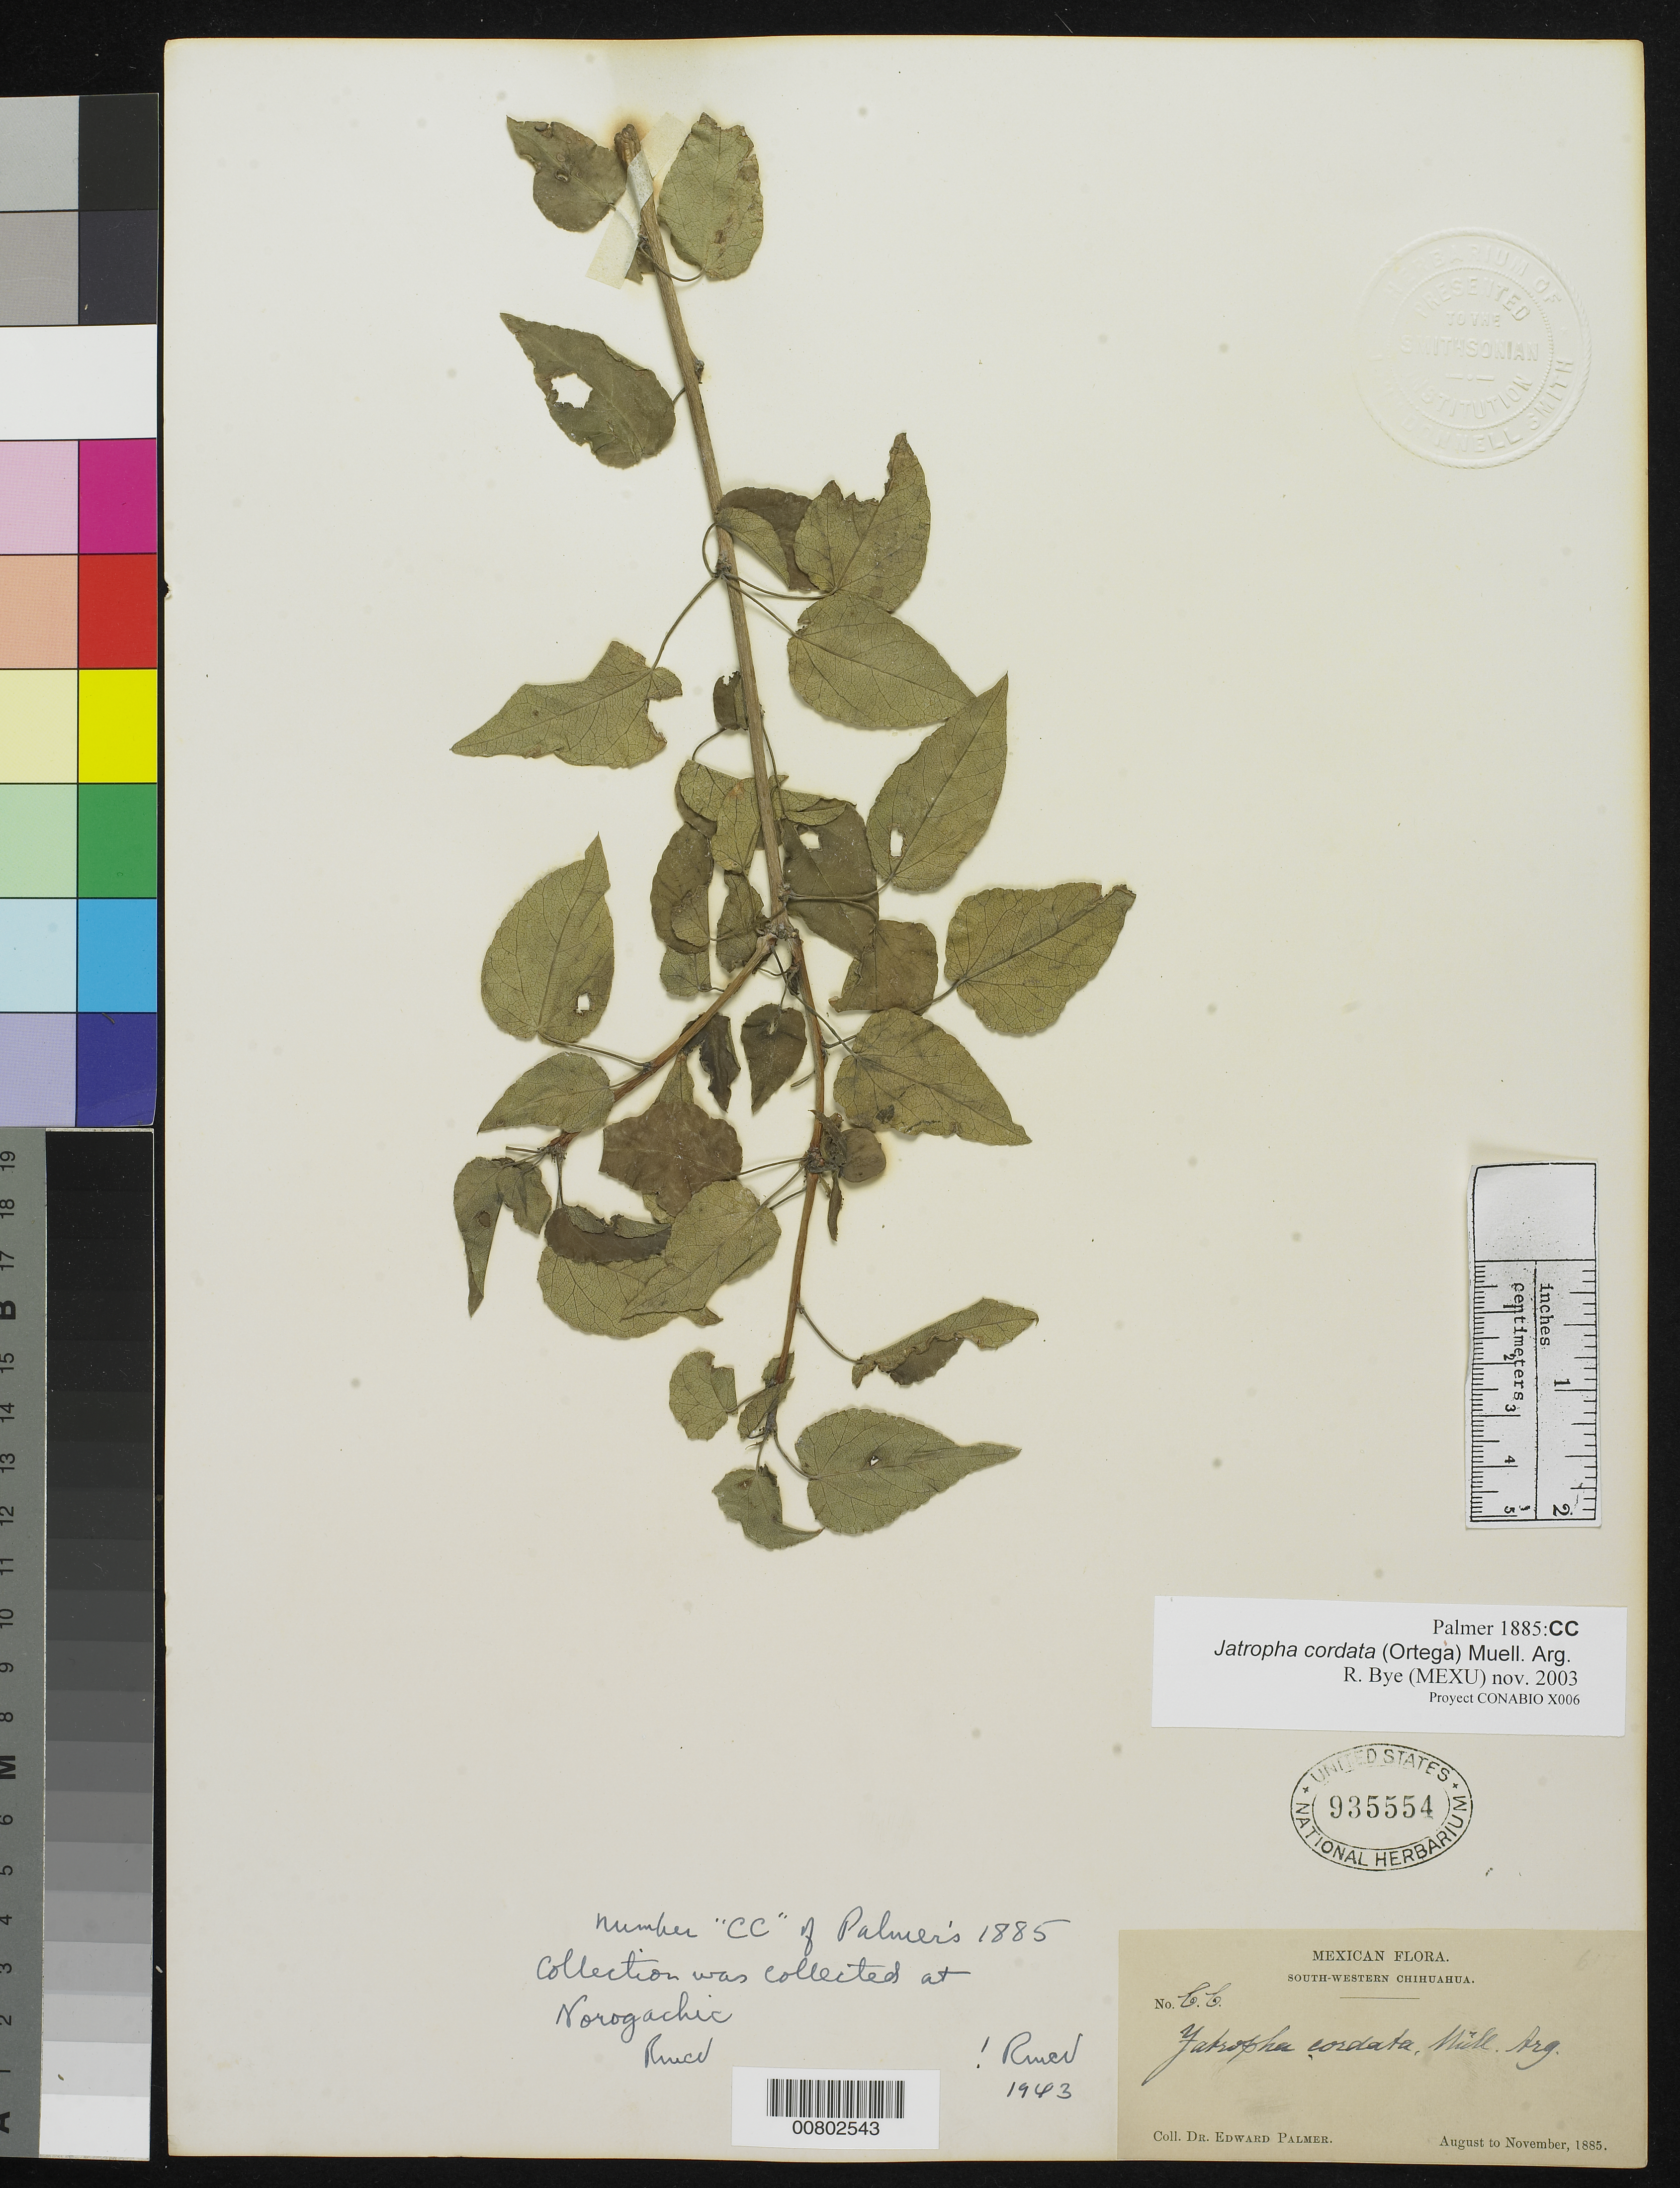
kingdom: Plantae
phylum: Tracheophyta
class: Magnoliopsida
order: Malpighiales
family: Euphorbiaceae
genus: Jatropha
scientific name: Jatropha cordata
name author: (Ortega) Müll. Arg.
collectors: E. Palmer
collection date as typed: Aug 1885 to -- Nov 1885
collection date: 1885-08/1885-11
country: Mexico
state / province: Chihuahua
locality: CC Norogachic, SW Chihuahua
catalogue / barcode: US 935554